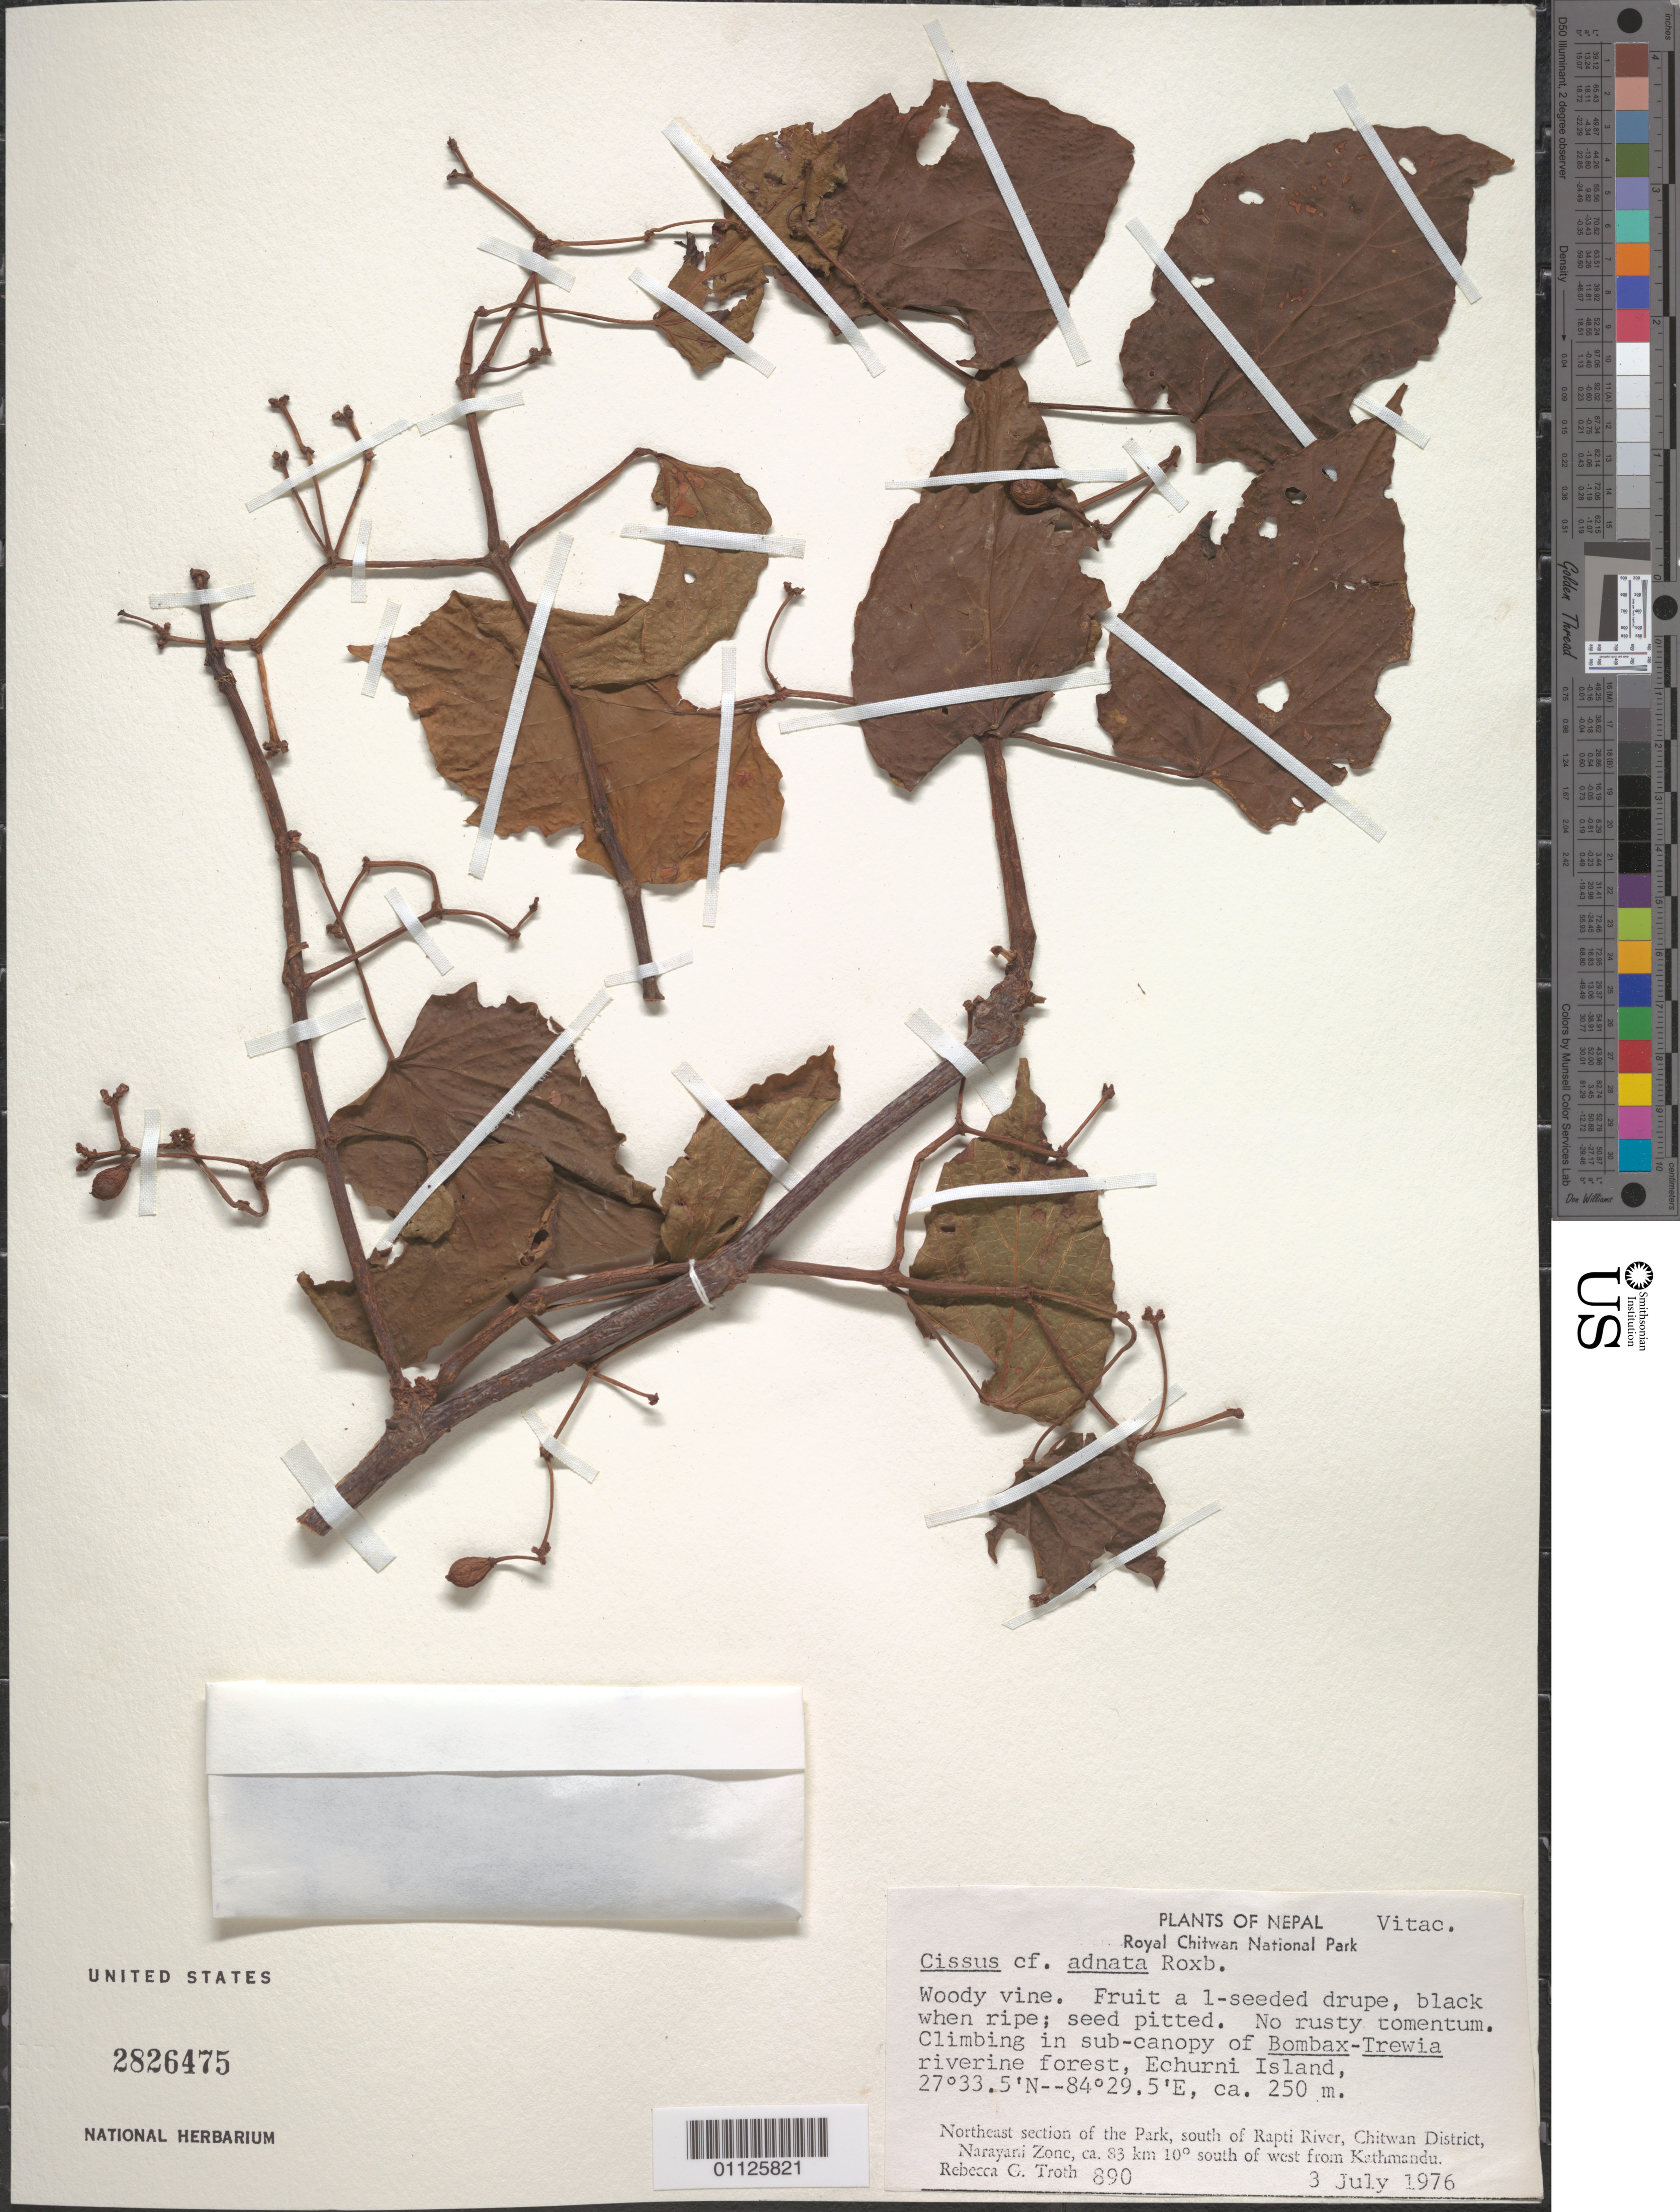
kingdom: Plantae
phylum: Tracheophyta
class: Magnoliopsida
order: Vitales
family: Vitaceae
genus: Cissus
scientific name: Cissus adnata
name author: Roxb.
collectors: R. Troth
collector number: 890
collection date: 1976-07-03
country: Nepal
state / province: Narayani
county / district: Chitwan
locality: NE section of the Park, S of Rapti River. 83 km S of W from Kathmandu. Echurni Island.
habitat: Woody vine. Climbing of Bombax-Trewia riverine forest.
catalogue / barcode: US 2826475